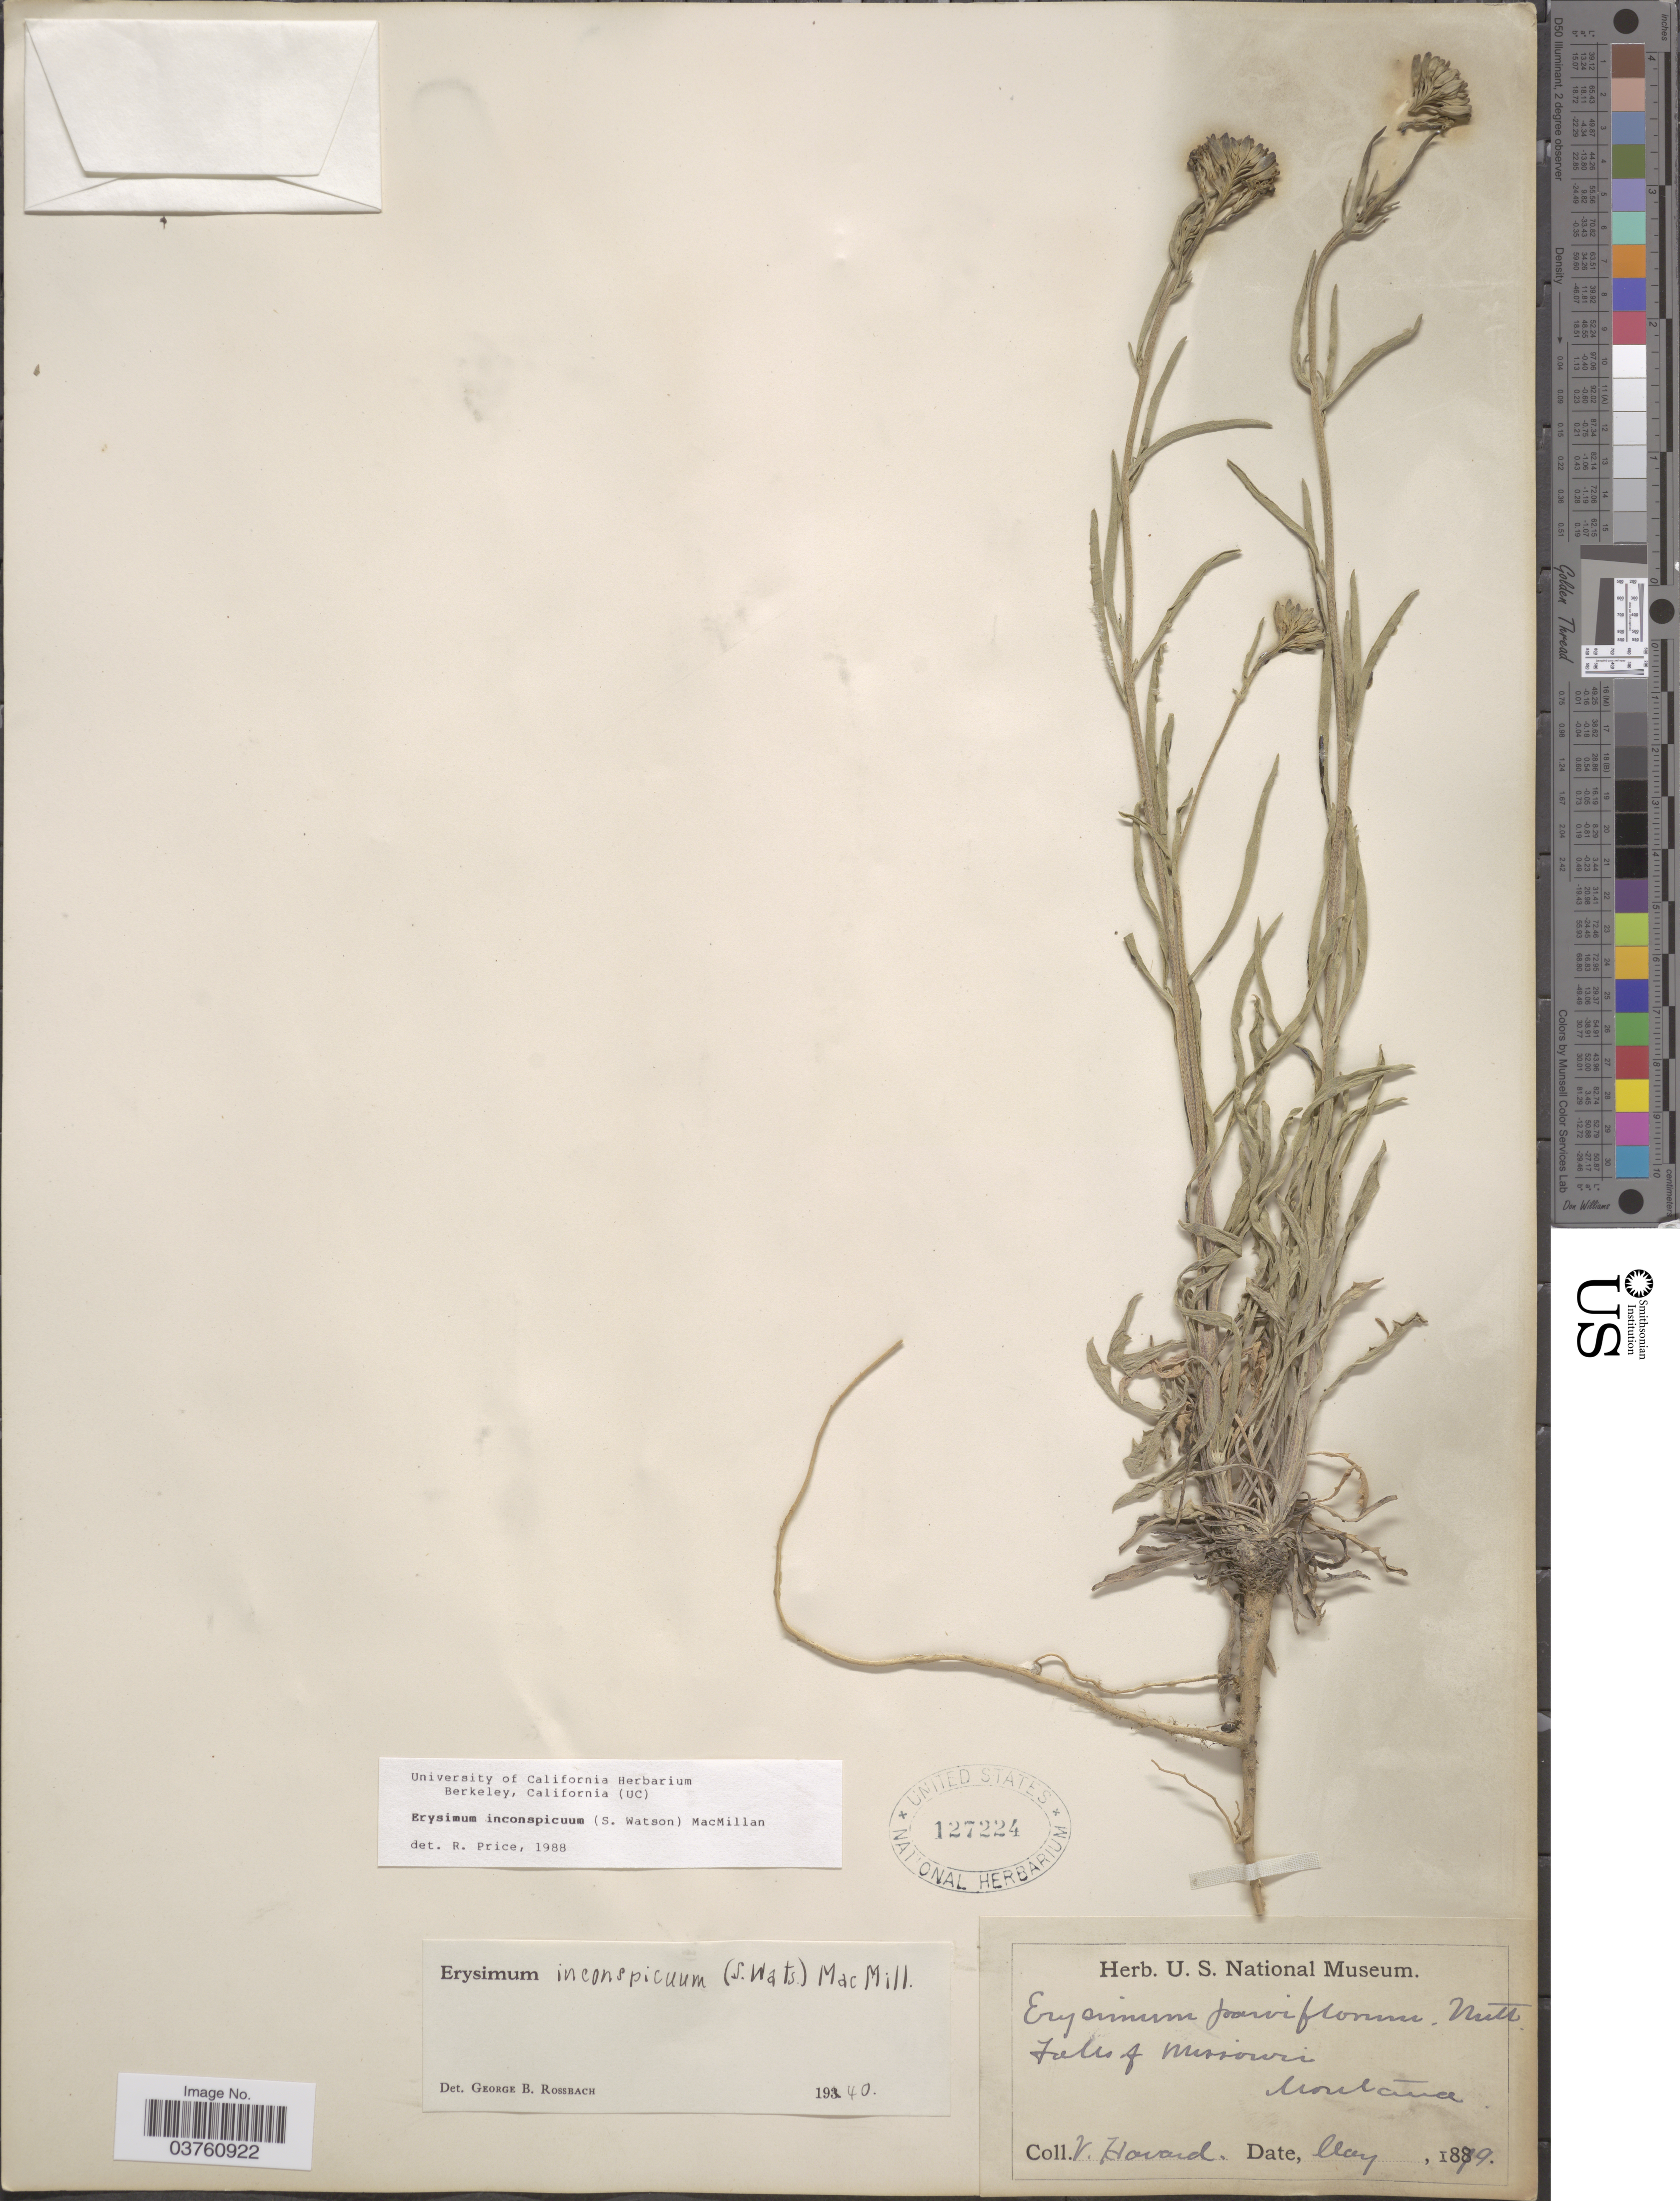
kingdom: Plantae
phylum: Tracheophyta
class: Magnoliopsida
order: Brassicales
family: Brassicaceae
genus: Erysimum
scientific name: Erysimum inconspicuum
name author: (S. Watson) MacMill.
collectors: V. Havard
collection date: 1879-05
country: United States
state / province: Montana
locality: Falls of Missouri.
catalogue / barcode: US 127224